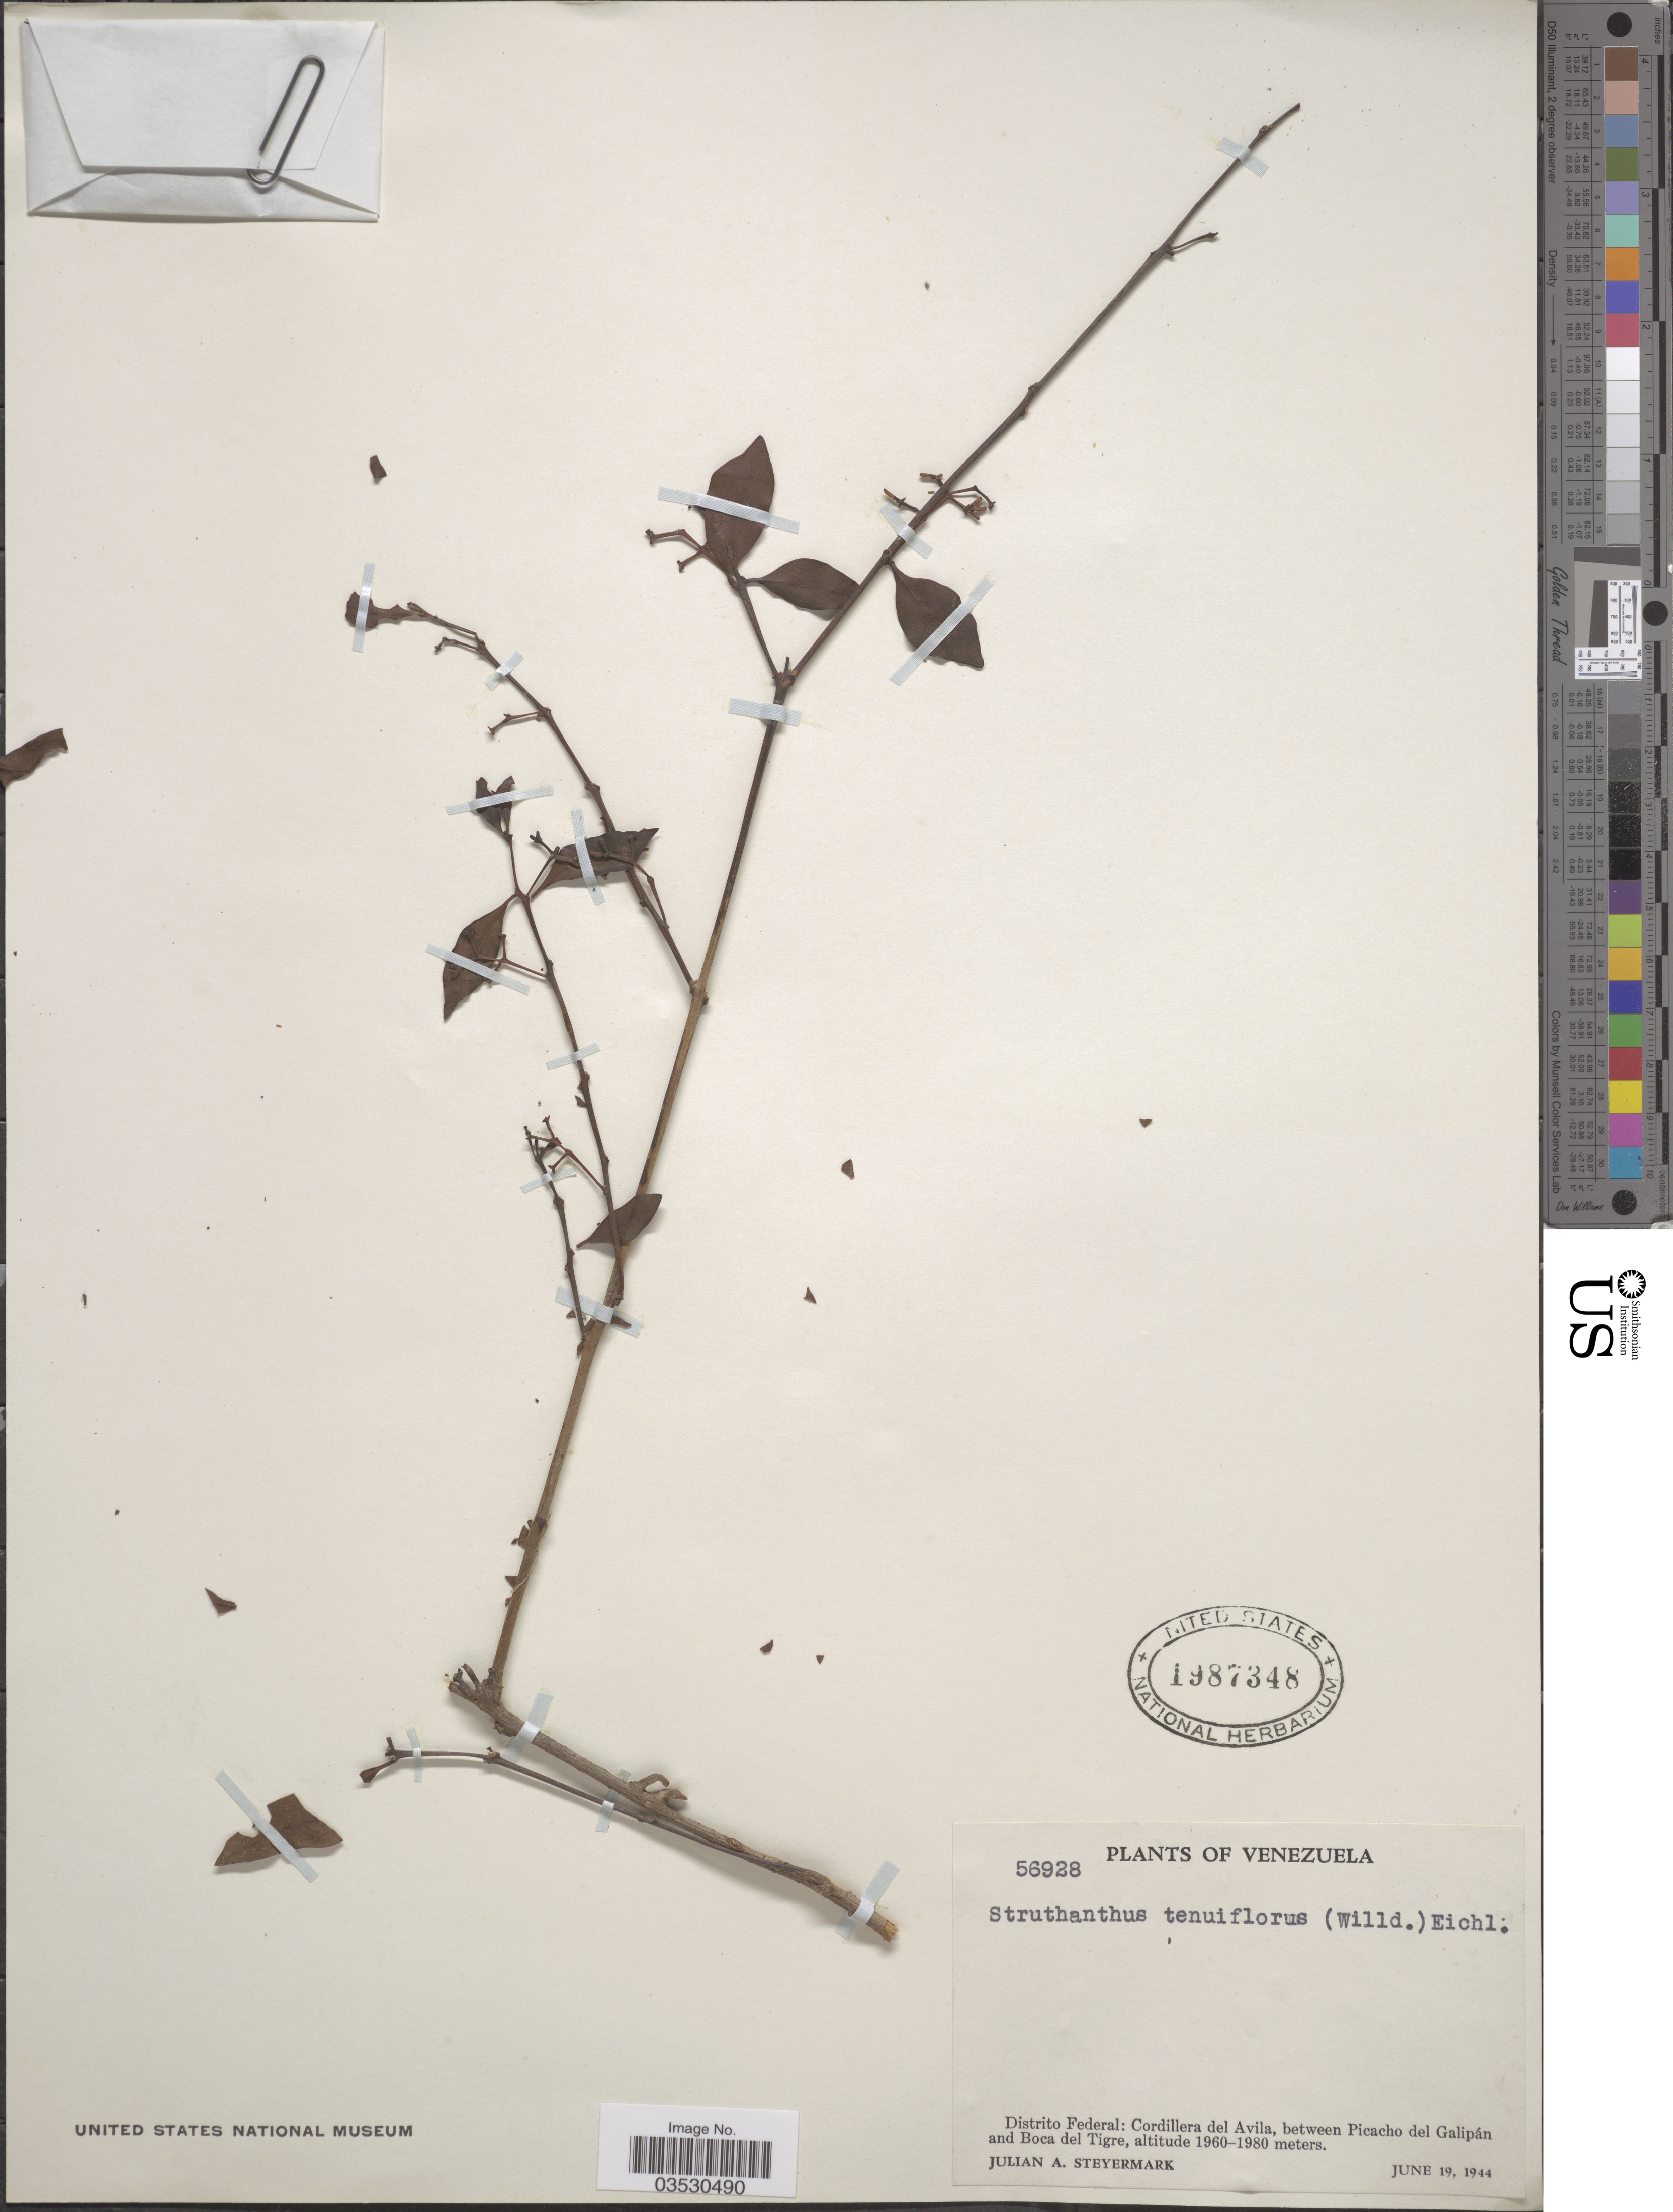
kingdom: Plantae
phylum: Tracheophyta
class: Magnoliopsida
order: Santalales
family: Loranthaceae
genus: Struthanthus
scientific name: Struthanthus terniflorus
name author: (Willd.) Klotzsch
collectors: J. Steyermark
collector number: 56928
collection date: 1944-06-19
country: Venezuela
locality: Distrito Federal: Cordillera del Avila, between Picacho del Galipán and Boca del Tigre.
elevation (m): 1960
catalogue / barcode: US 1987348